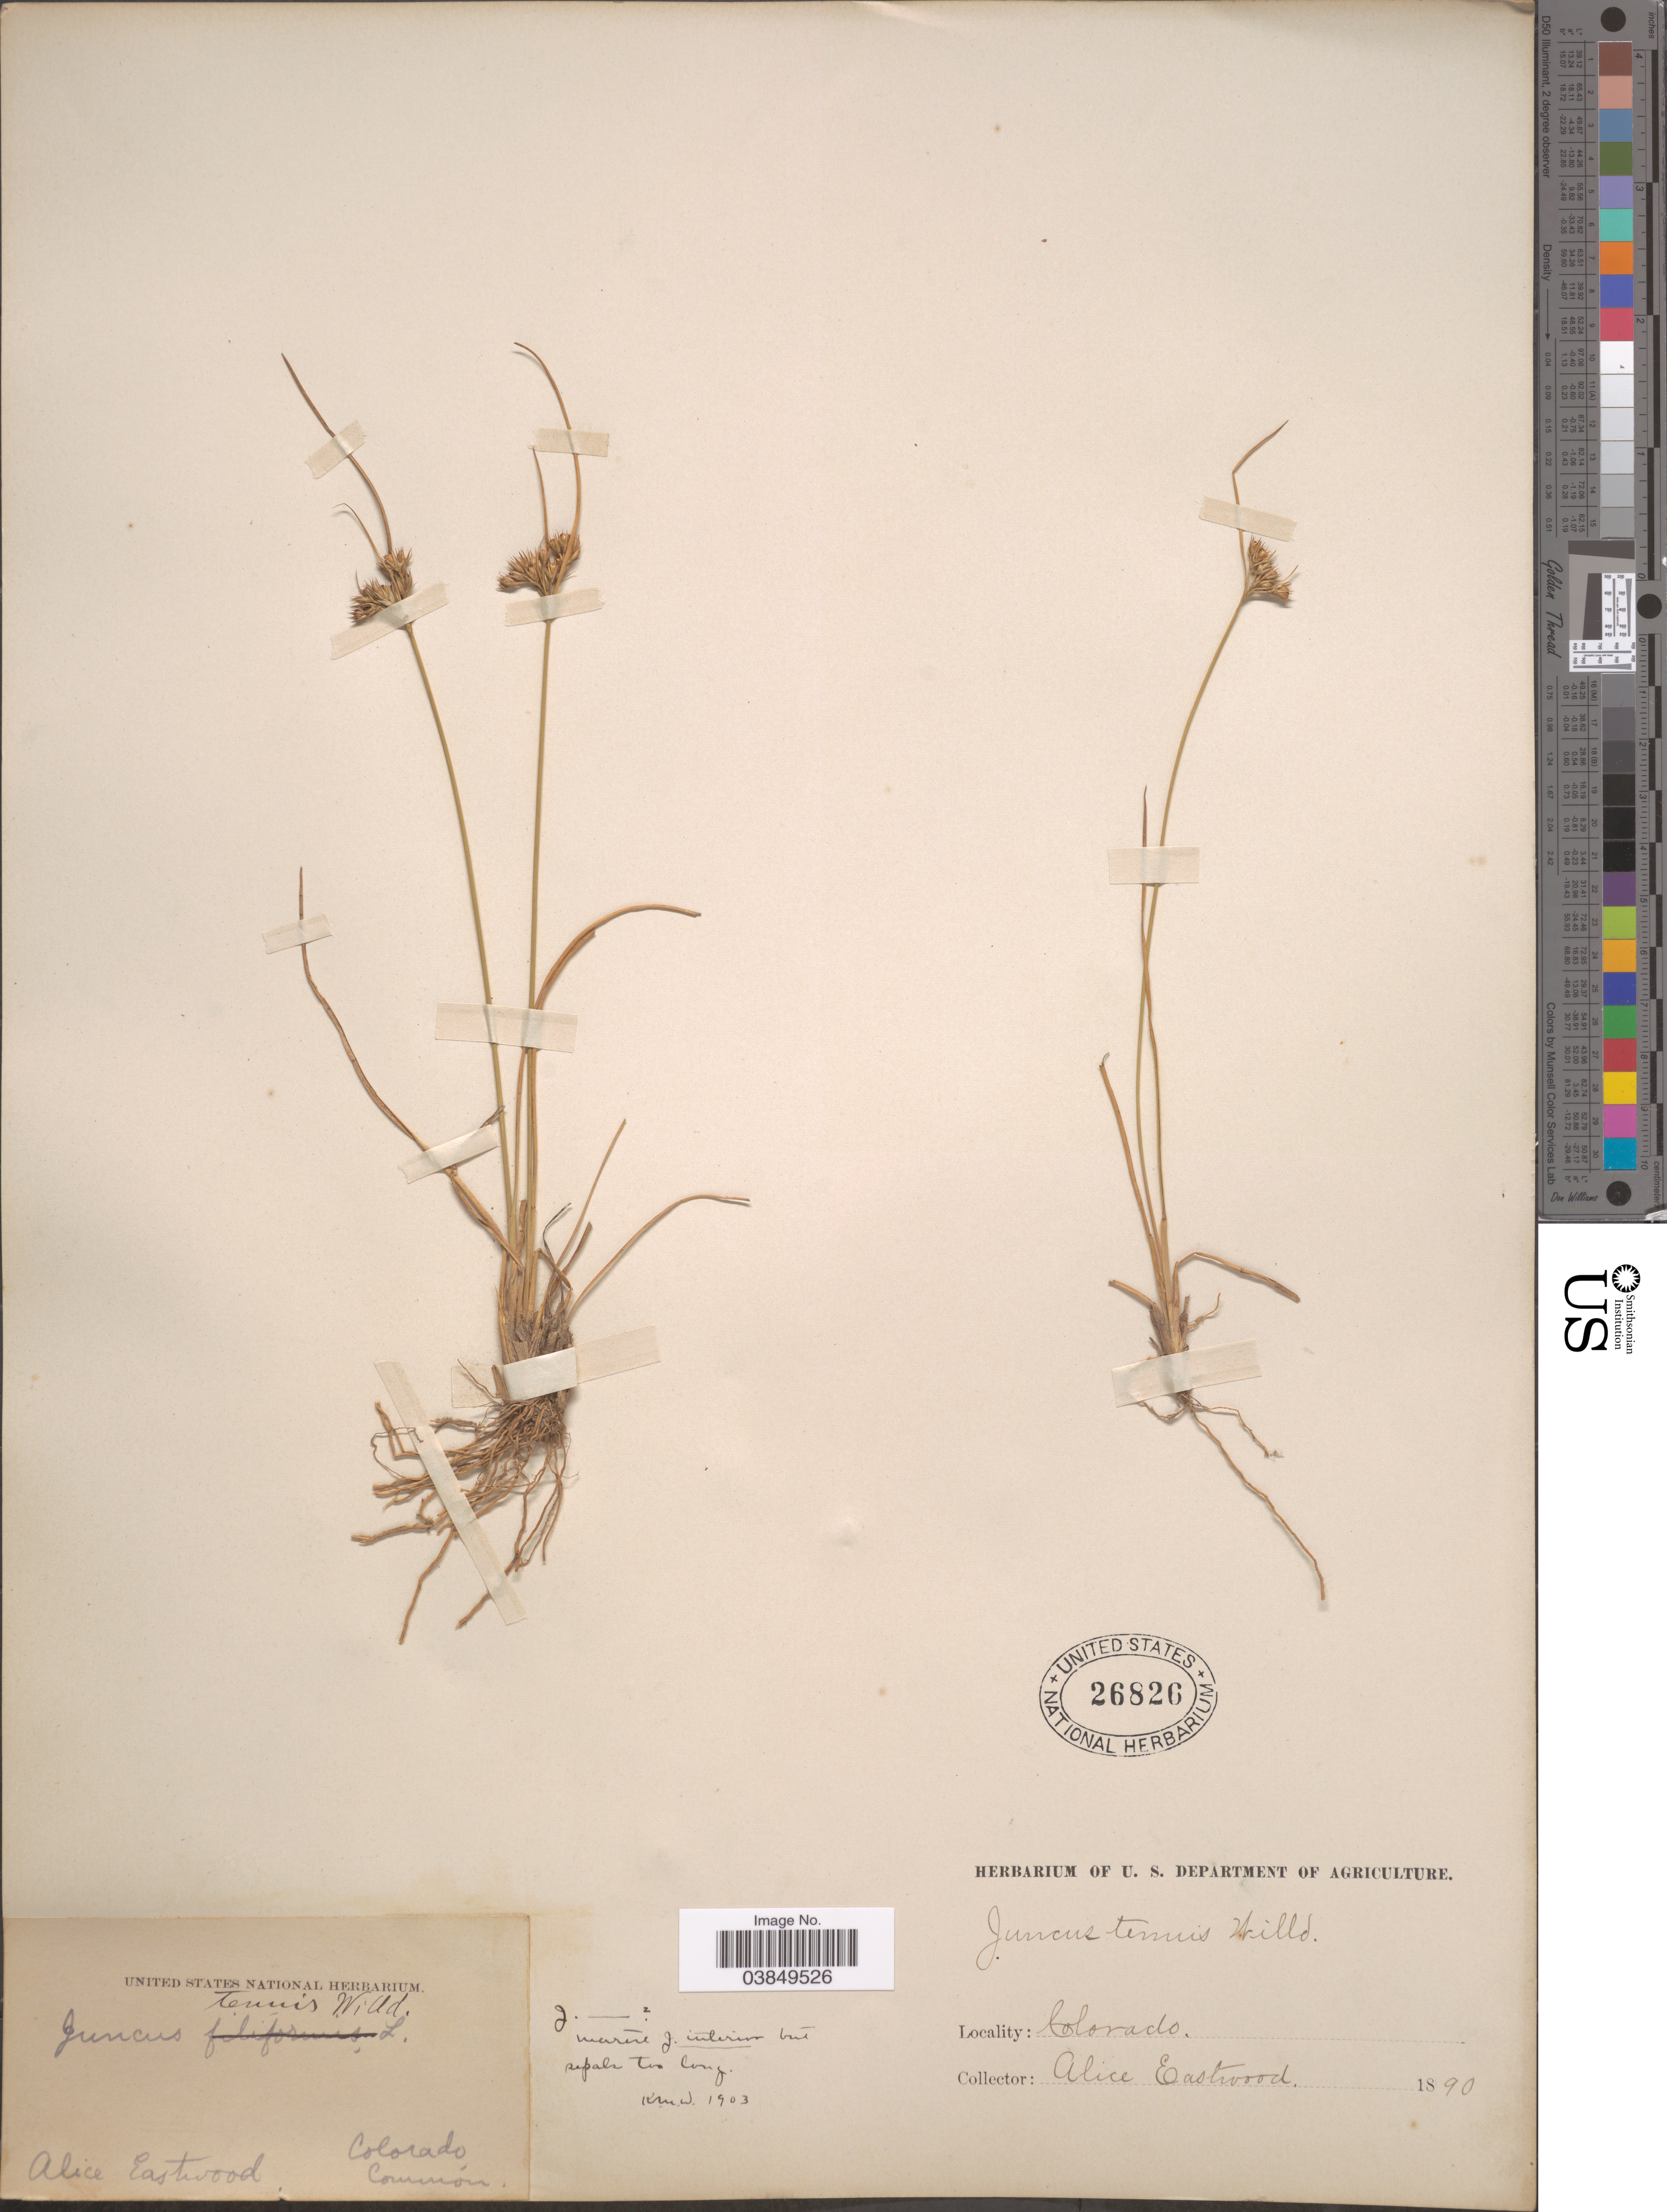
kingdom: Plantae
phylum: Tracheophyta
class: Liliopsida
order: Poales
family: Juncaceae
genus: Juncus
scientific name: Juncus arizonicus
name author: Wiegand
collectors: A. Eastwood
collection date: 1890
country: United States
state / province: Colorado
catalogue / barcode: US 26826